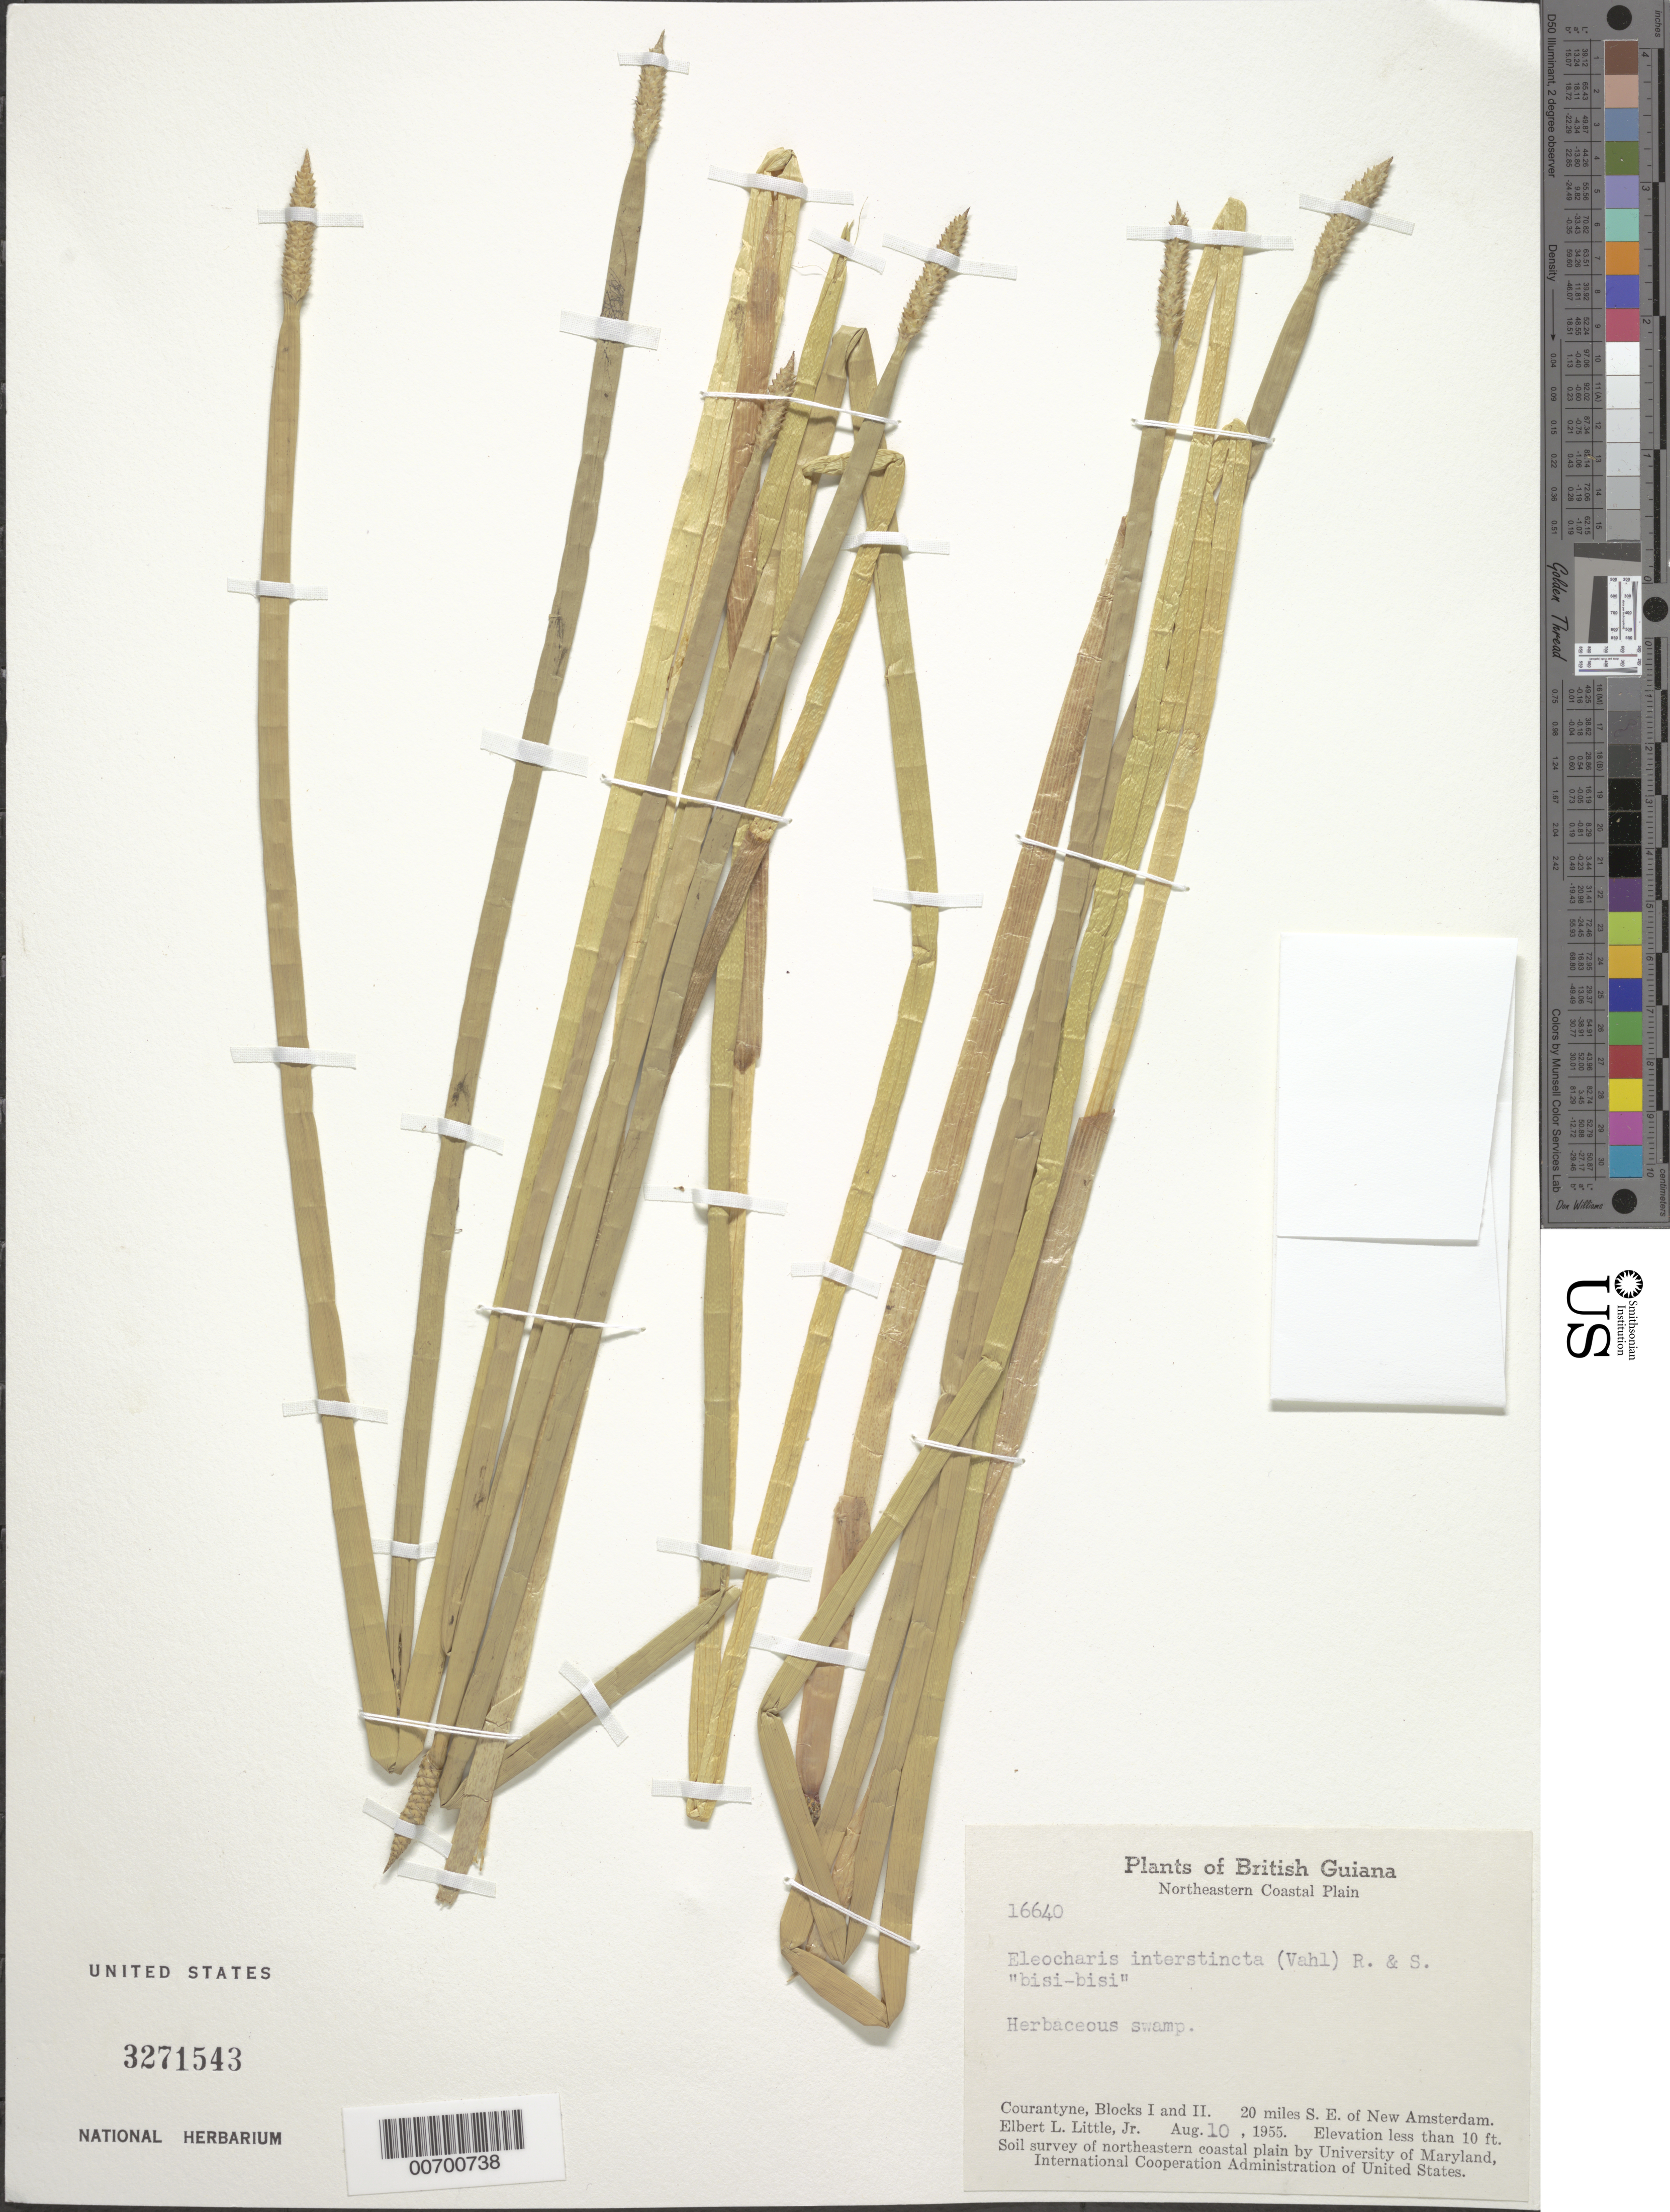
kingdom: Plantae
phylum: Tracheophyta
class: Liliopsida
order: Poales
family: Cyperaceae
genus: Eleocharis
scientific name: Eleocharis interstincta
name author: (Vahl) Roem. & Schult.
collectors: E. L. Little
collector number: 16640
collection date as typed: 10-Aug-55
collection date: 1955-08-10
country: Guyana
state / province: E. Berbice-Corentyne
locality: Courantyne, Blocks I & II. 20 mi. SE of New Amsterdam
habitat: Herbaceous swamp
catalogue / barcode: US 3271543